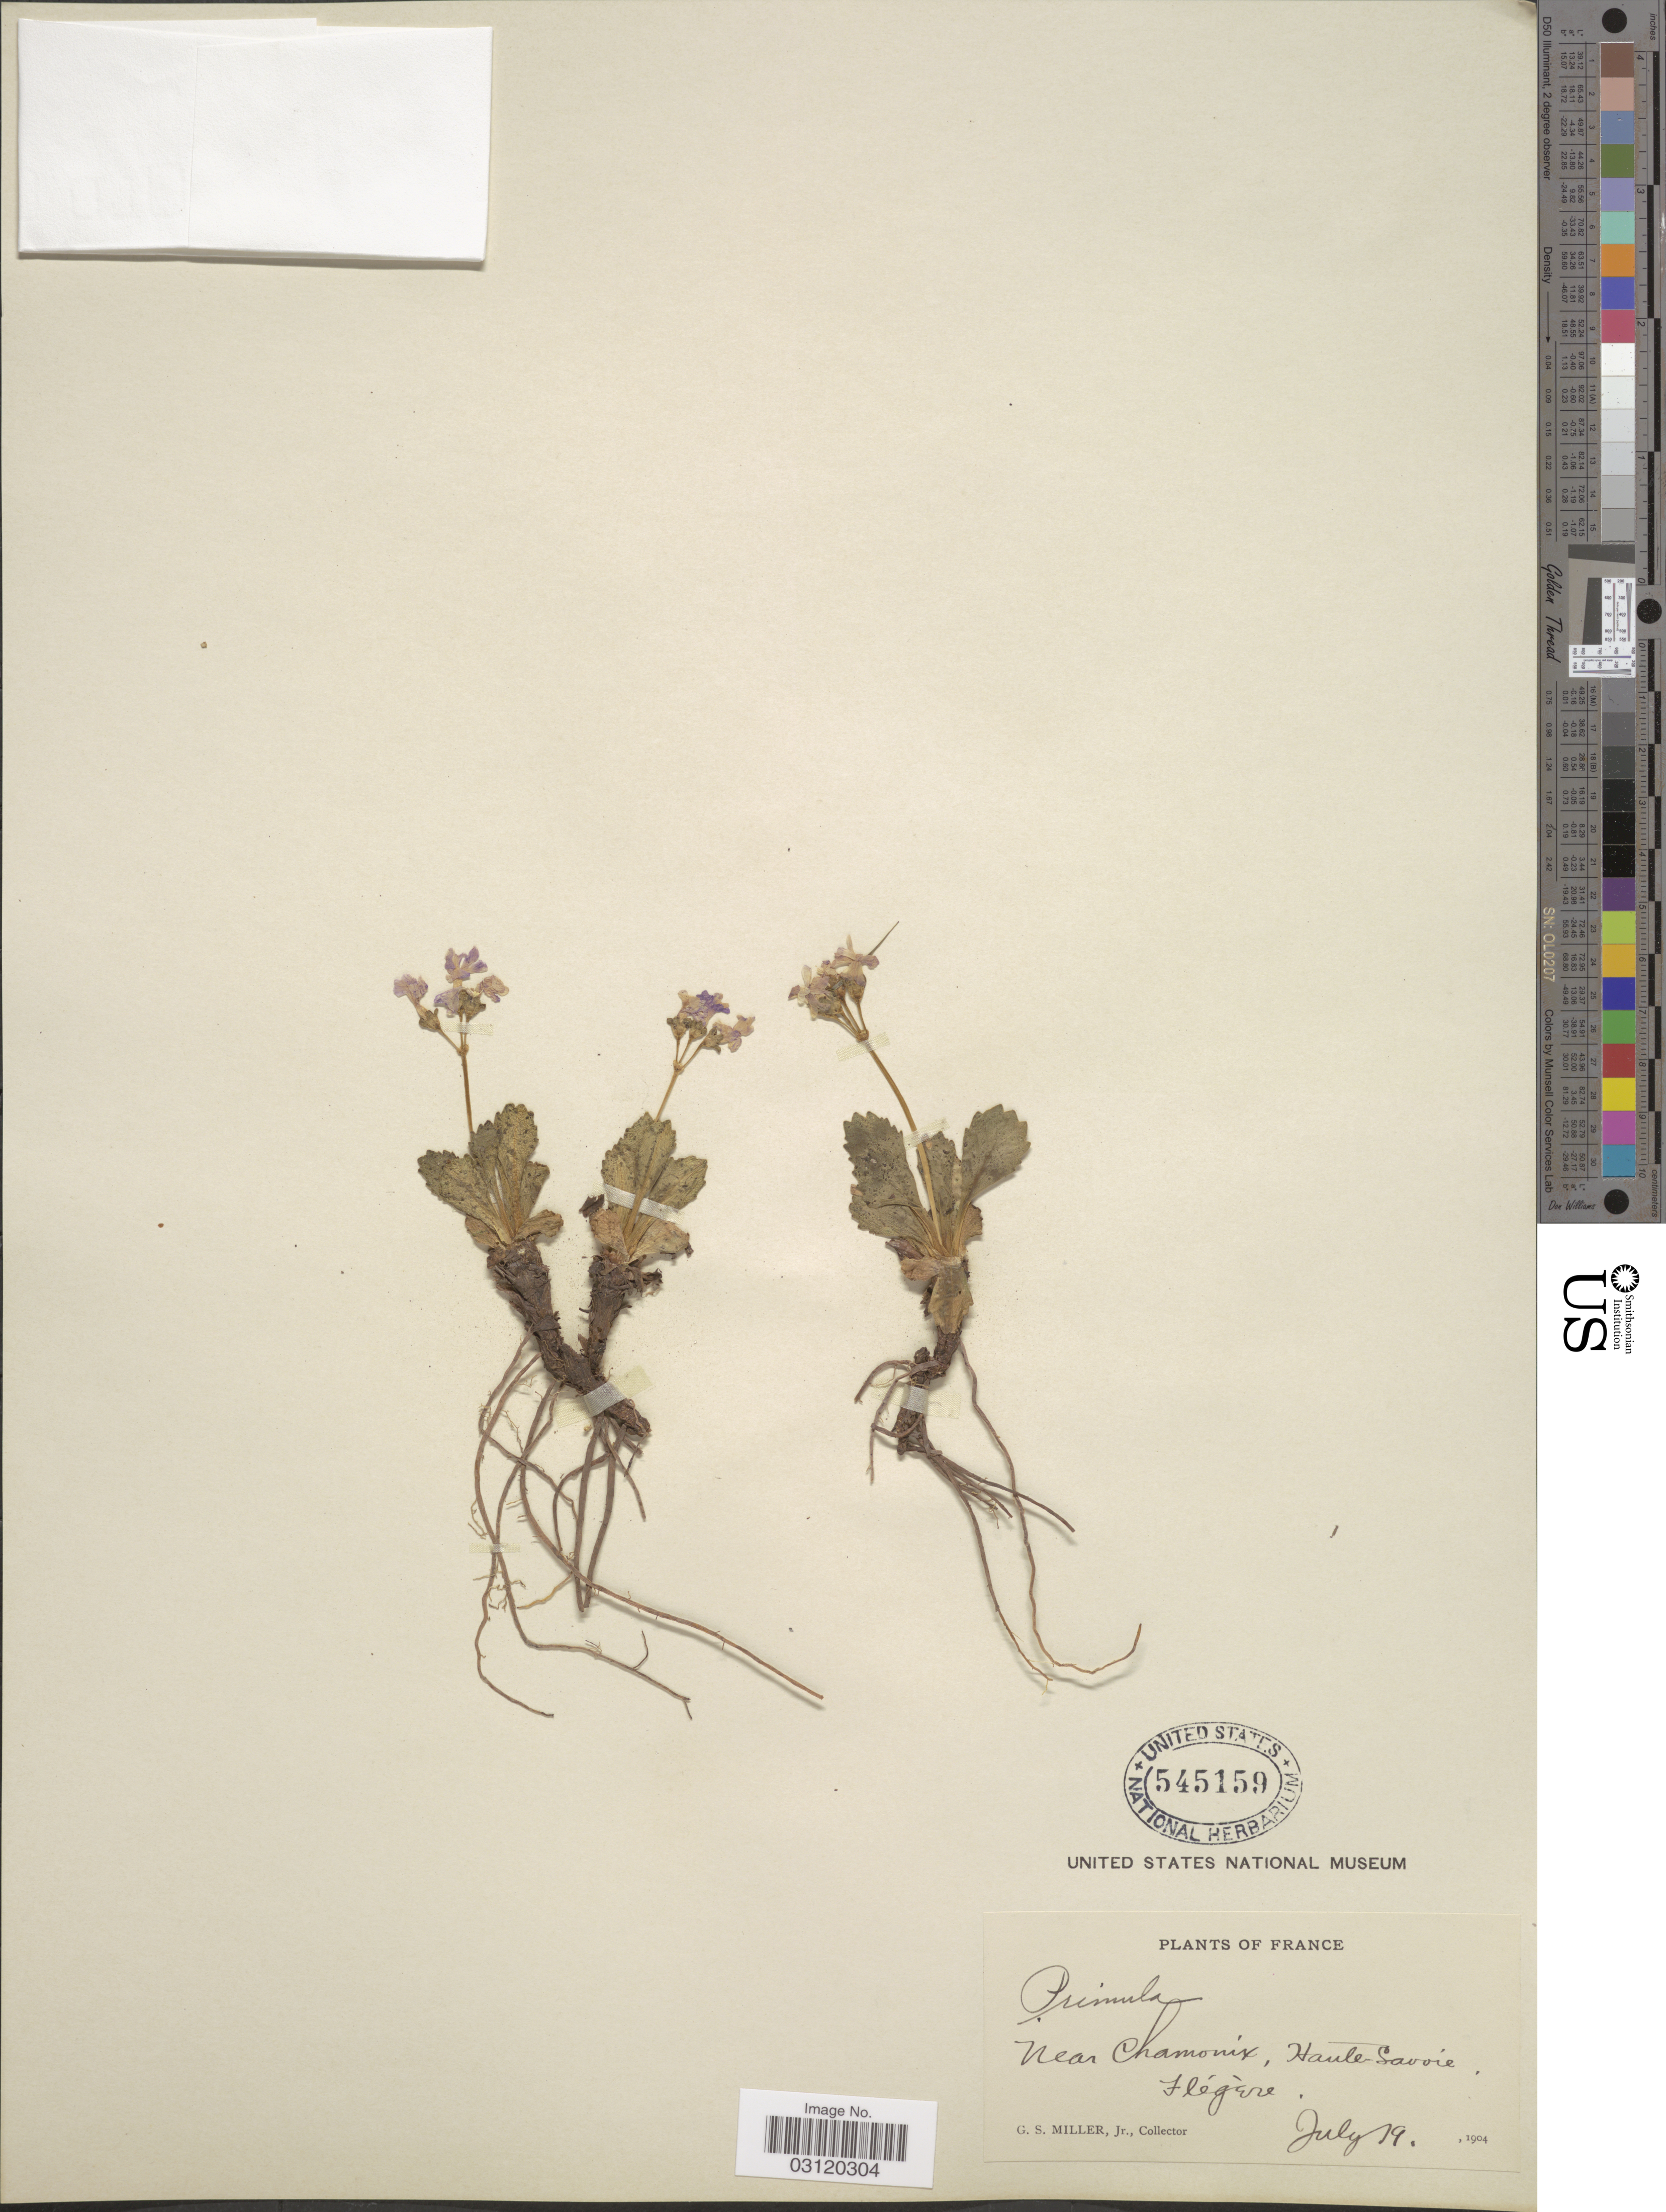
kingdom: Plantae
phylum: Tracheophyta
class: Magnoliopsida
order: Ericales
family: Primulaceae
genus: Primula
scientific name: Primula sp.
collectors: G. S. Miller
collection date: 1904-07-19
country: France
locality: Near chamonix, Haute-Savoie, Flegere.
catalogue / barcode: US 545159